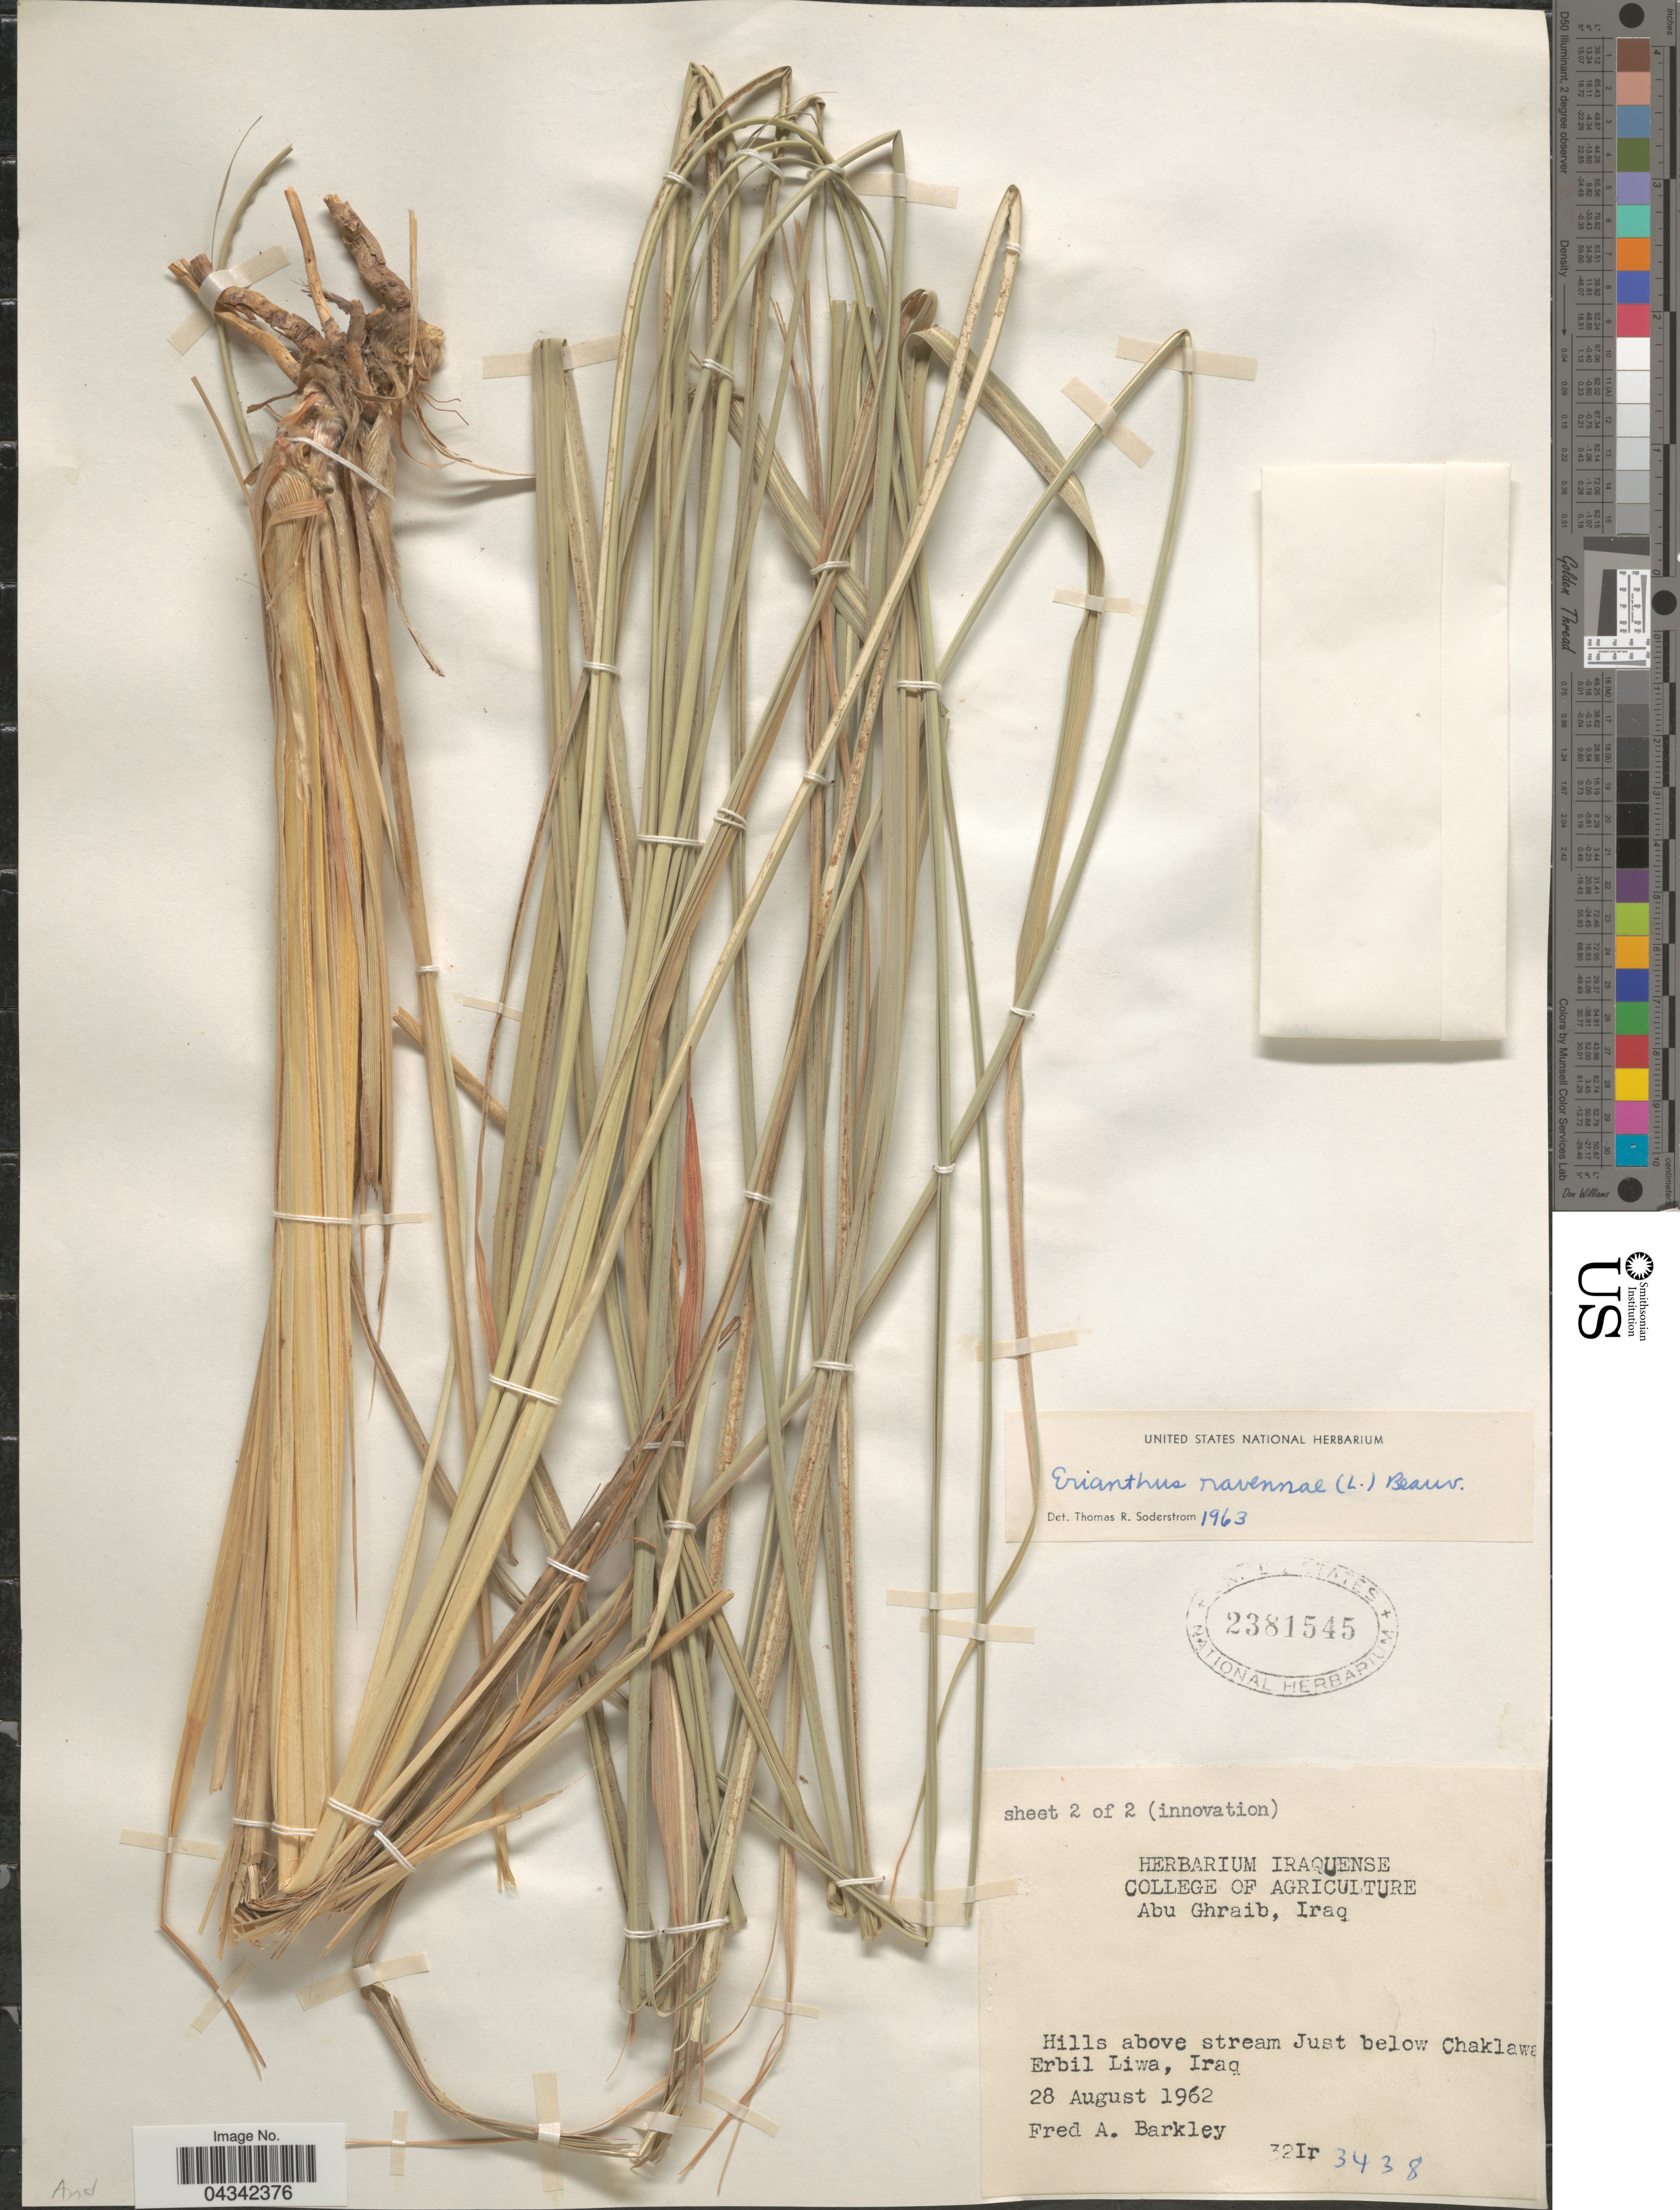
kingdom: Plantae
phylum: Tracheophyta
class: Liliopsida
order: Poales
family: Poaceae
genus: Tripidium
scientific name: Tripidium ravennae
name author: (L.) H. Scholz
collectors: F. A. Barkley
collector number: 32Ir3438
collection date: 1962-08-28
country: Iraq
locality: Abu Ghraib. Hills above stream Just below Chaklawa Erbil Liwa.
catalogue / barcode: US 2381545